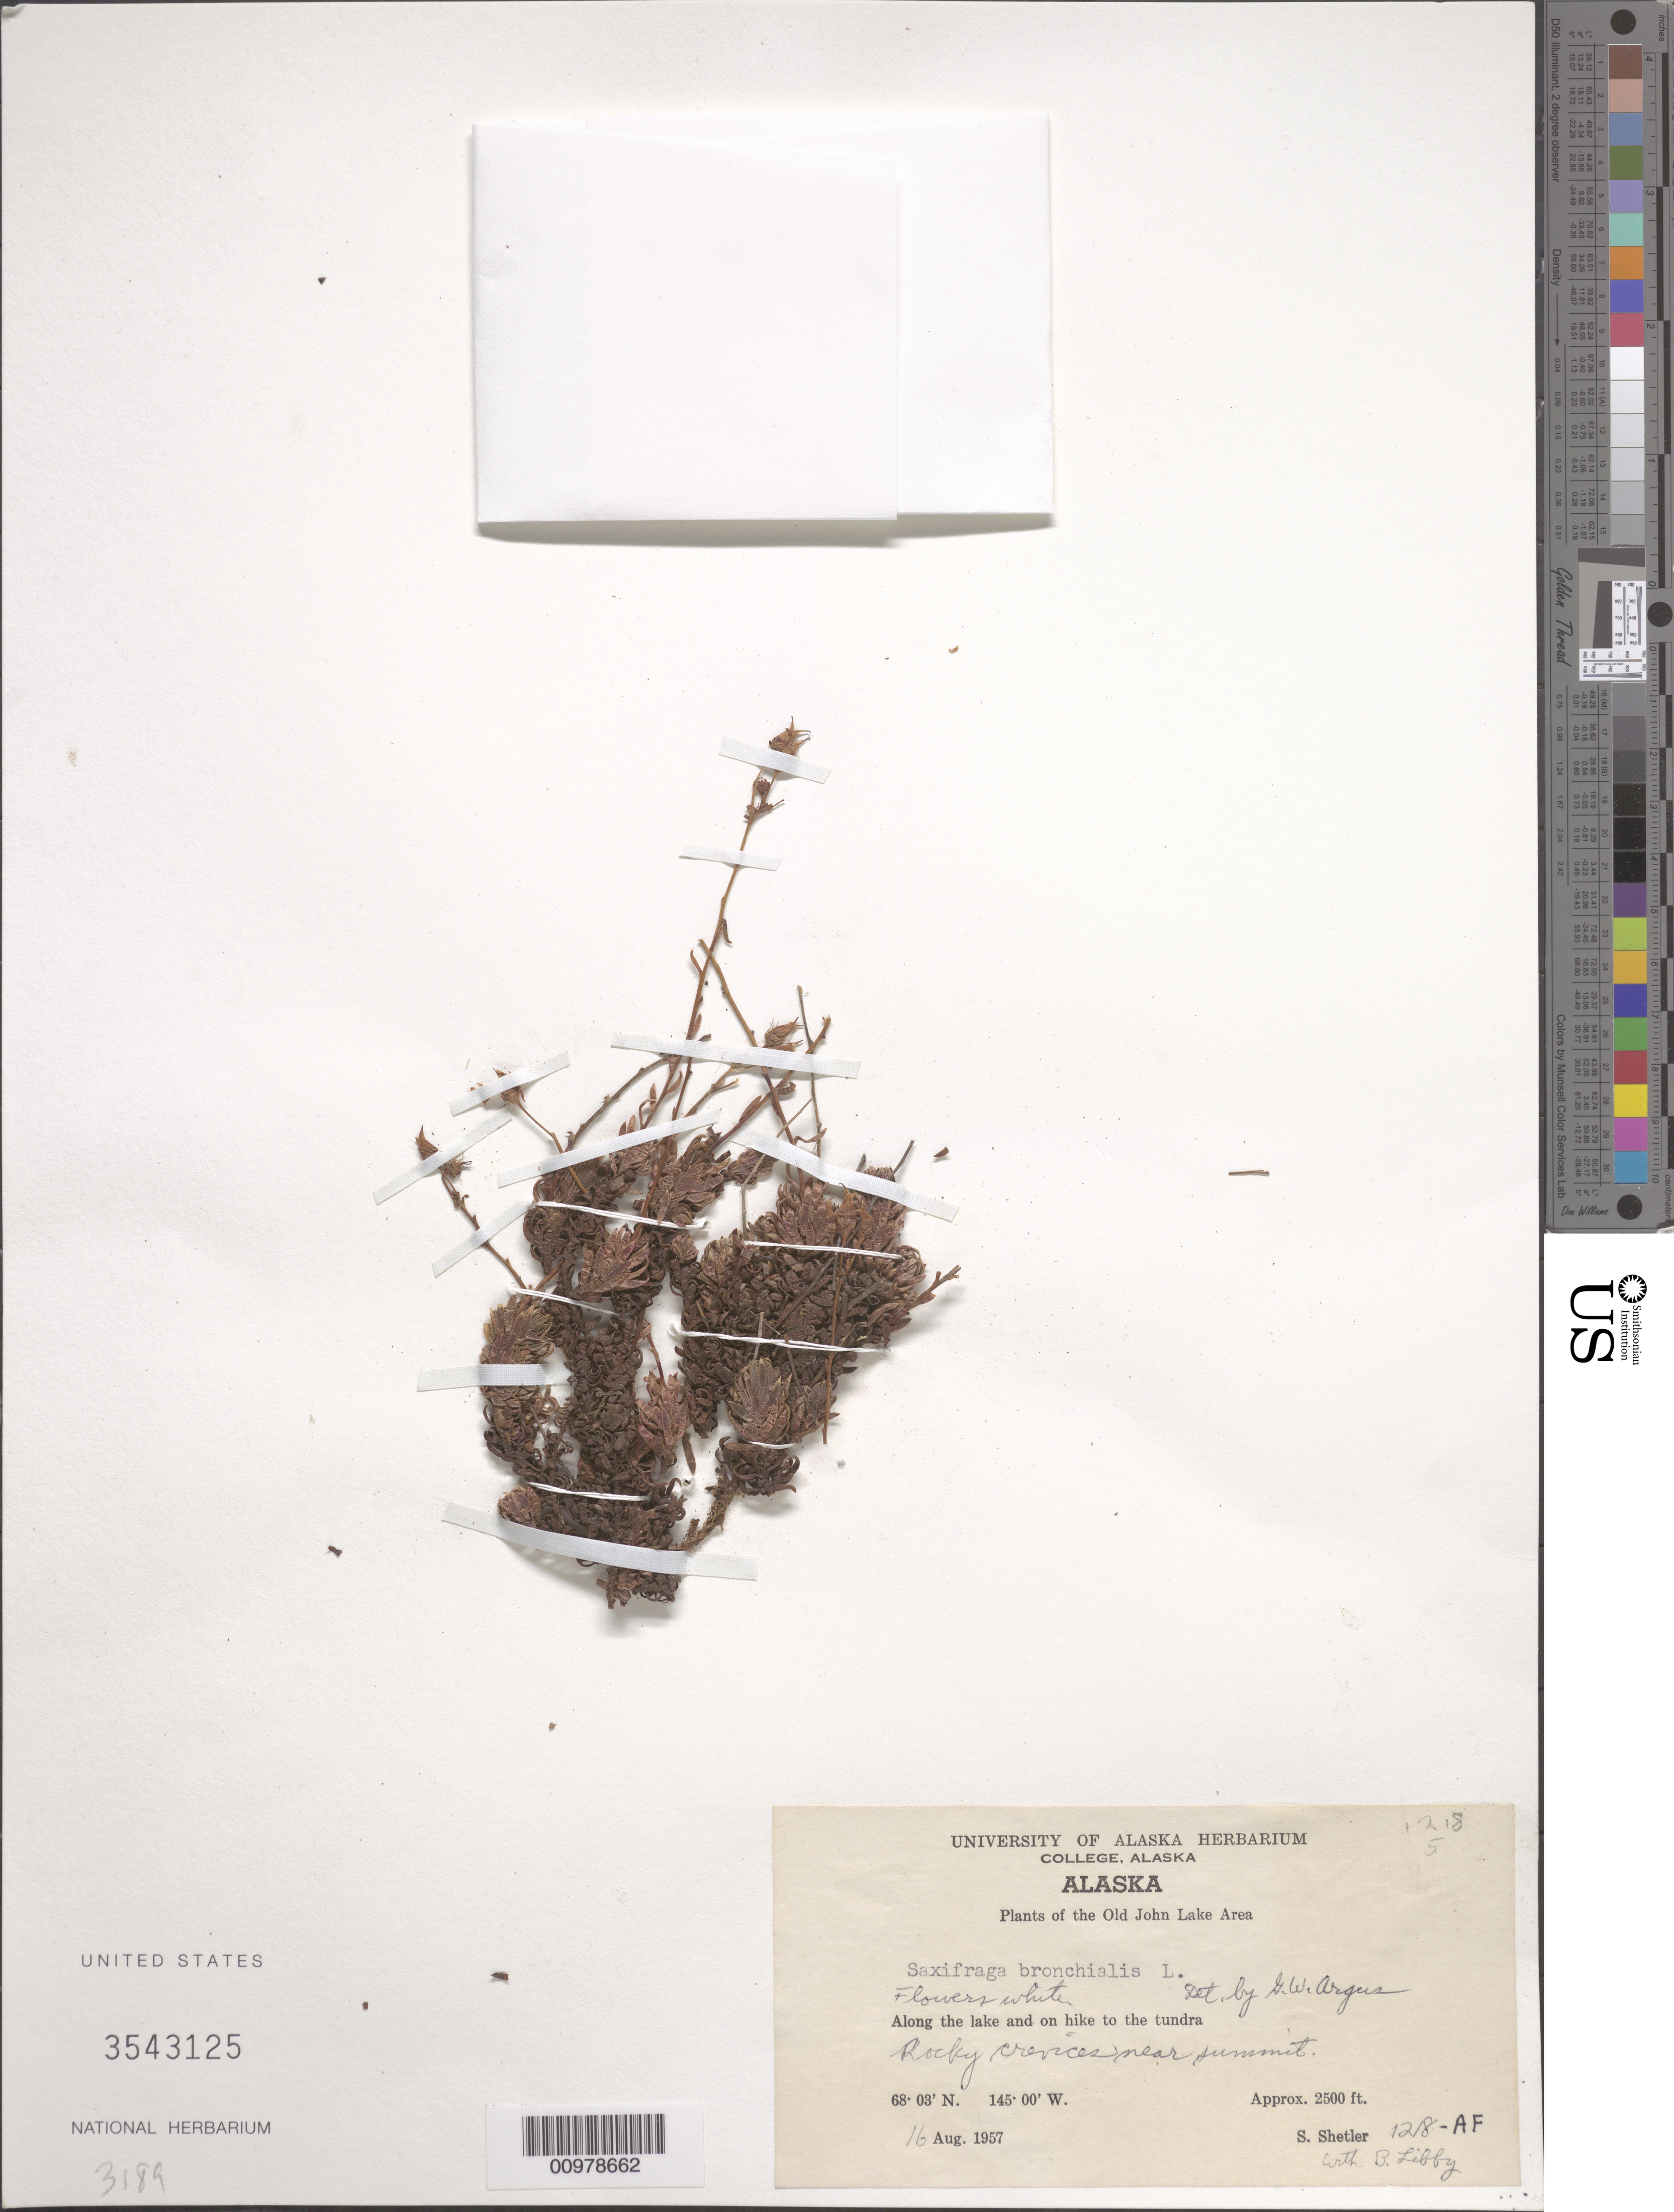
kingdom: Plantae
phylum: Tracheophyta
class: Magnoliopsida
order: Saxifragales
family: Saxifragaceae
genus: Saxifraga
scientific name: Saxifraga bronchialis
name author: L.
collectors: S. Shetler & B. Libby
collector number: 12/8-AF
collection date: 1957-08-16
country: United States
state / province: Alaska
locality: The Old John Lake Area. Along the lake and on hike to the tundra.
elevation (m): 762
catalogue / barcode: US 3543125